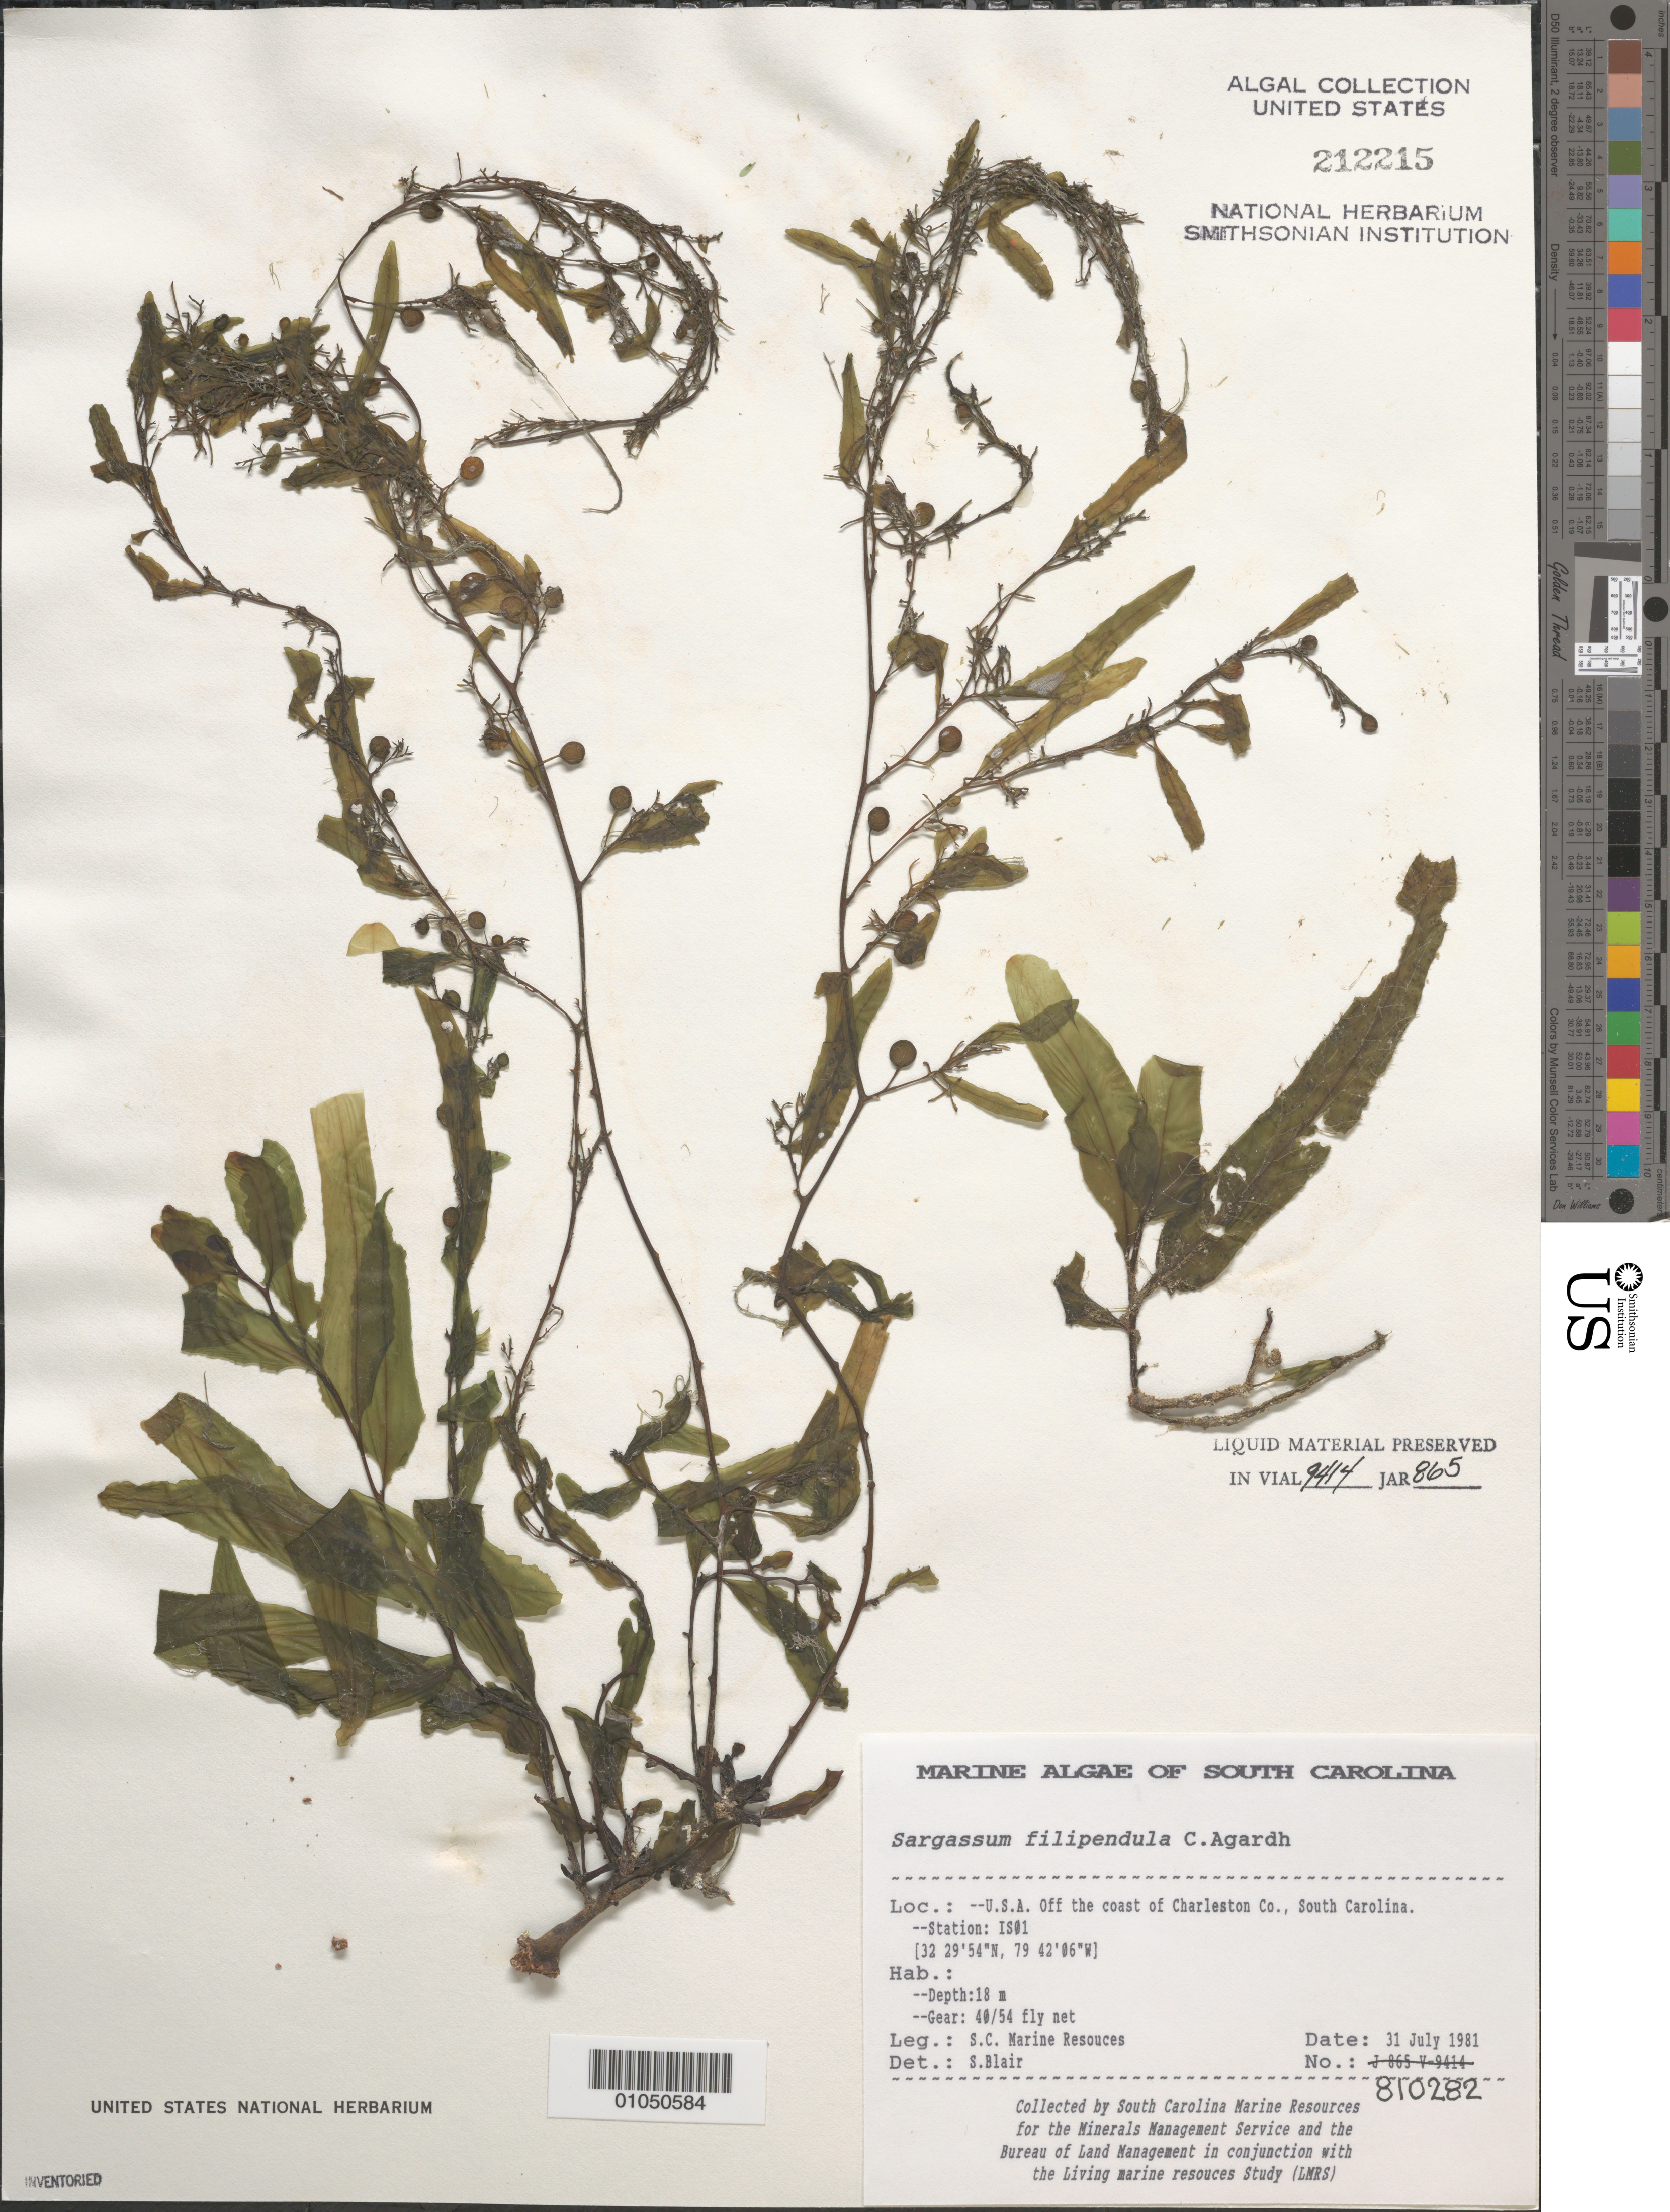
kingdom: Chromista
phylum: Ochrophyta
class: Phaeophyceae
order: Fucales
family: Sargassaceae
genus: Sargassum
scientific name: Sargassum filipendula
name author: C. Agardh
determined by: Blair, S. M.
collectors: South Carolina Marine Resources for BLM/MMS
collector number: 810282 Station IS01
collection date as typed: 31 Jul 1981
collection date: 1981-07-31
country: United States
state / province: South Carolina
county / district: Charleston County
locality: Off coast of Charleston County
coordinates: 32 29'54"N, 79 42'06"W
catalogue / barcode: US 212215